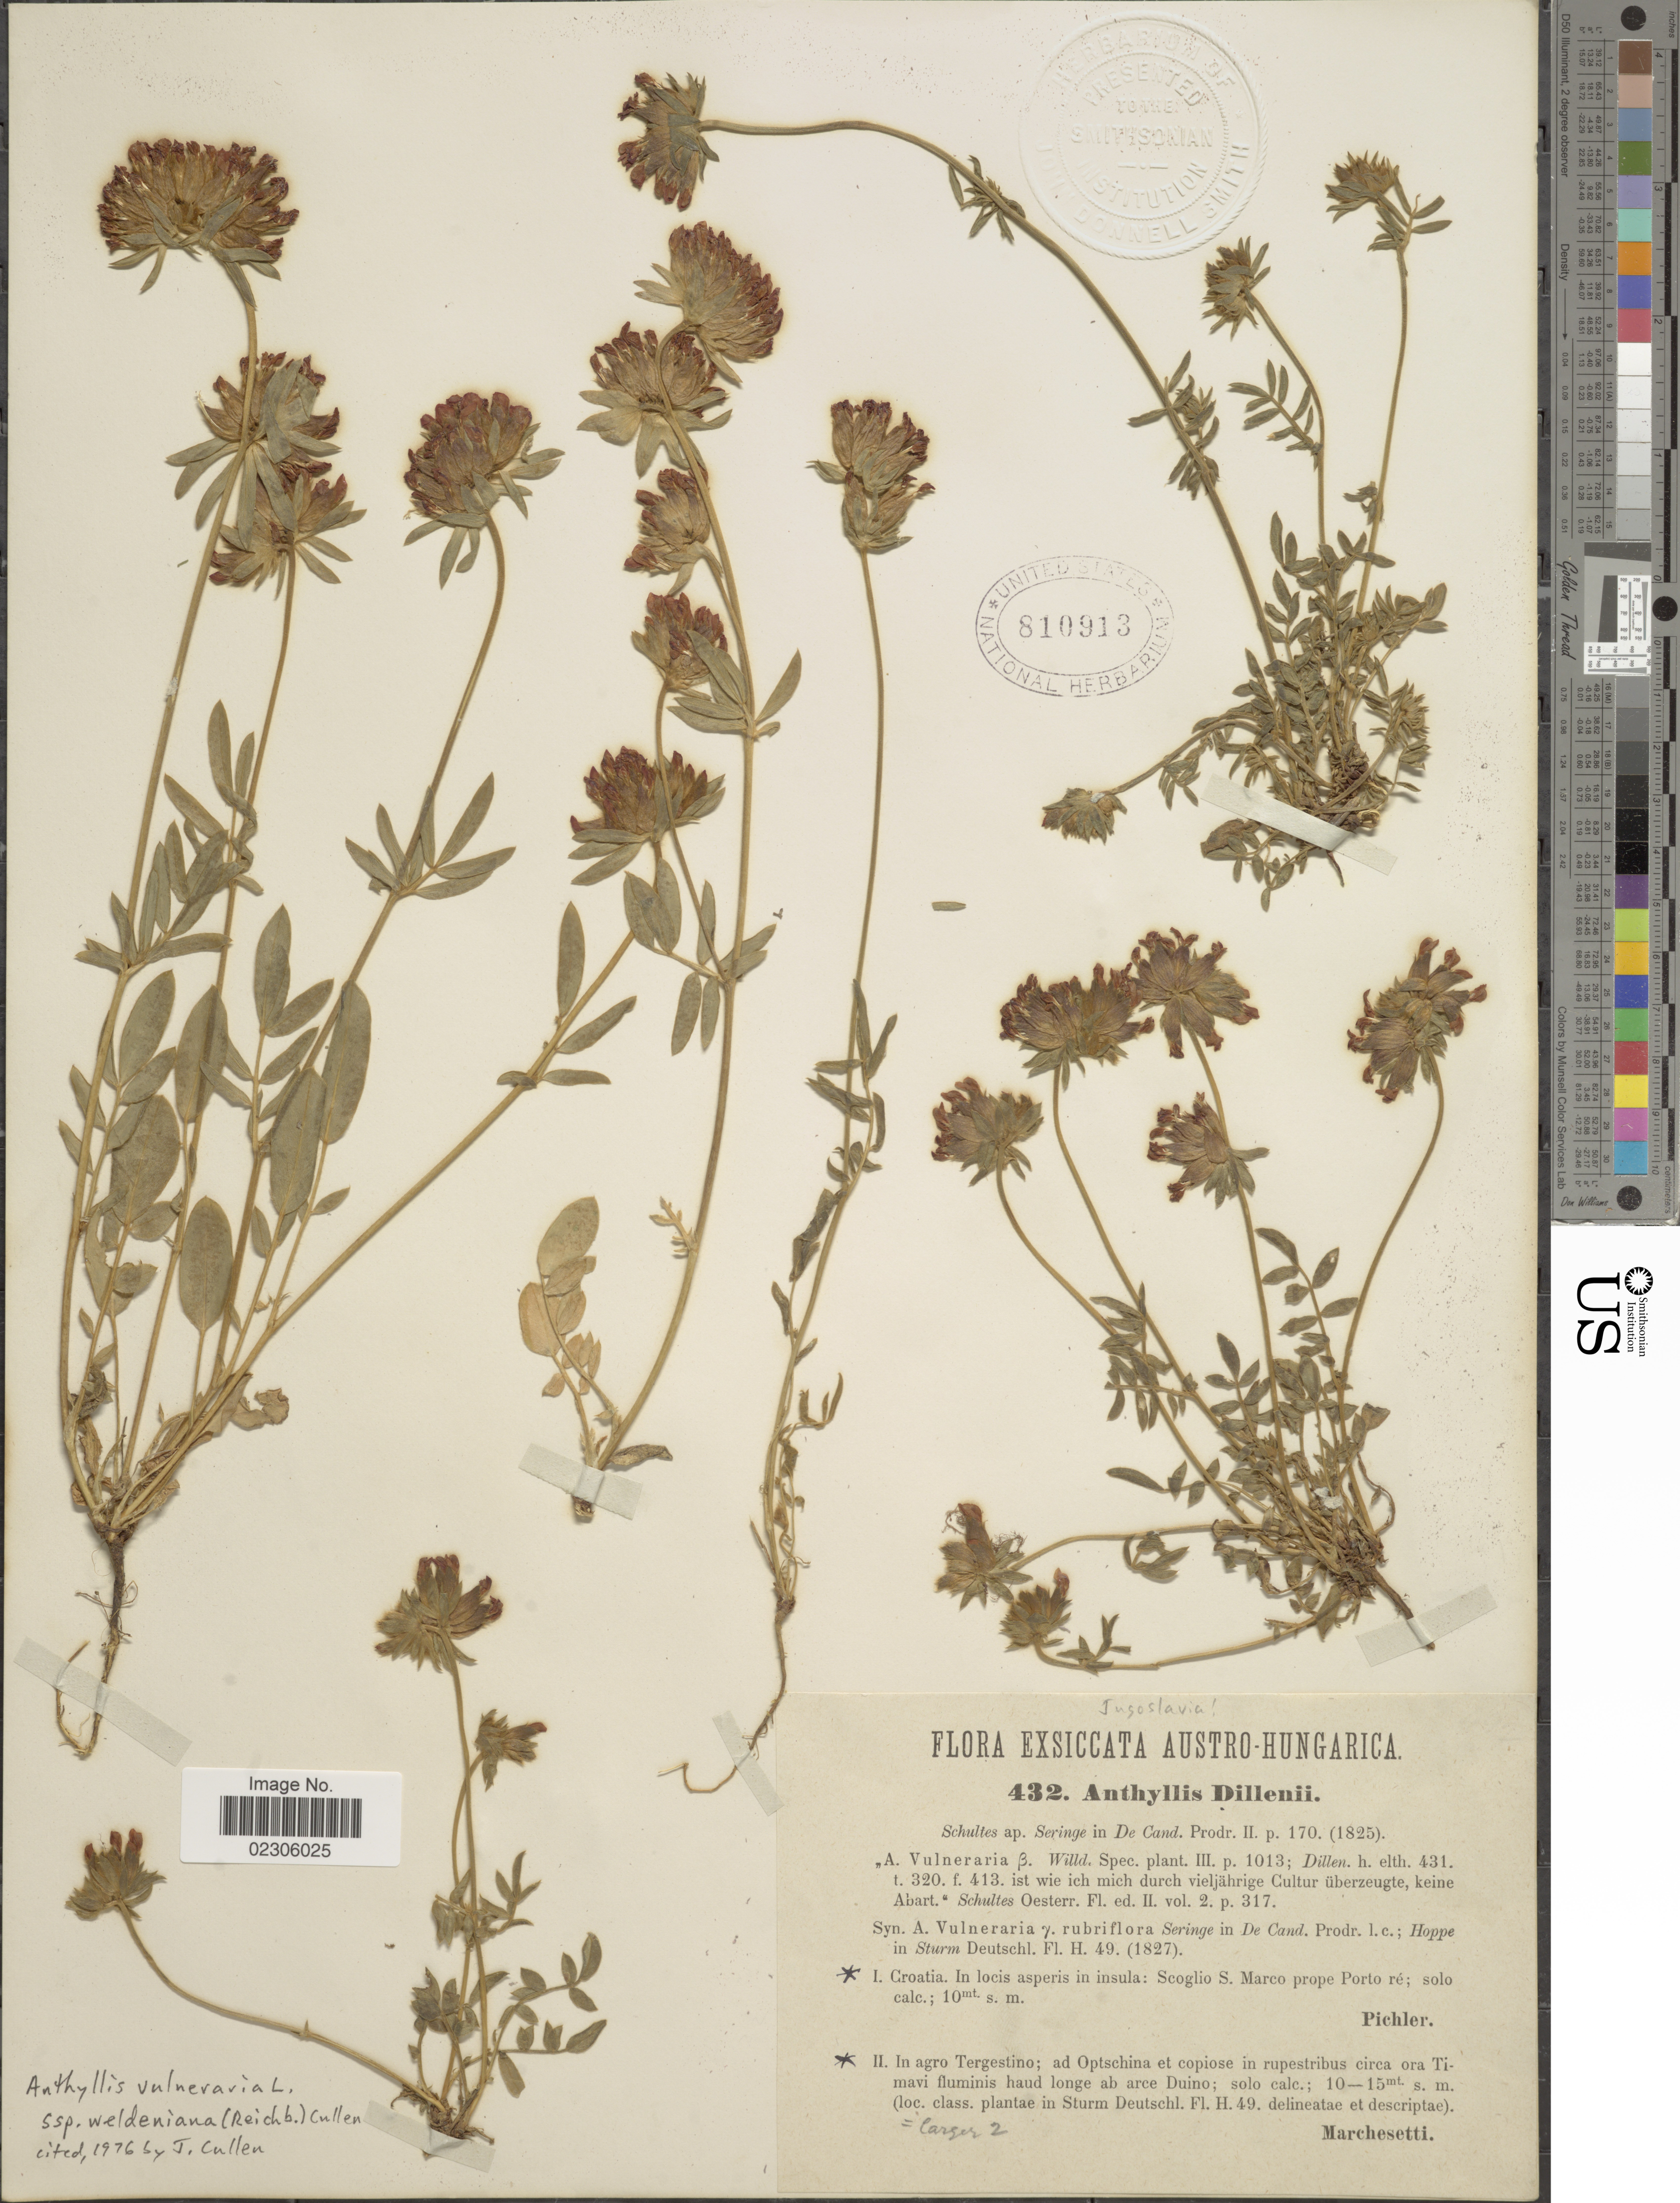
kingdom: Plantae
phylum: Tracheophyta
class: Magnoliopsida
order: Fabales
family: Fabaceae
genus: Anthyllis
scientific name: Anthyllis vulneraria subsp. weldeniana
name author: (Rchb.) Cullen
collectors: Pichler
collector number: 432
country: Croatia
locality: Austro-Hungarica, insula Scoglio S. Marco prope Porto re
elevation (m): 10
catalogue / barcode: US 810913